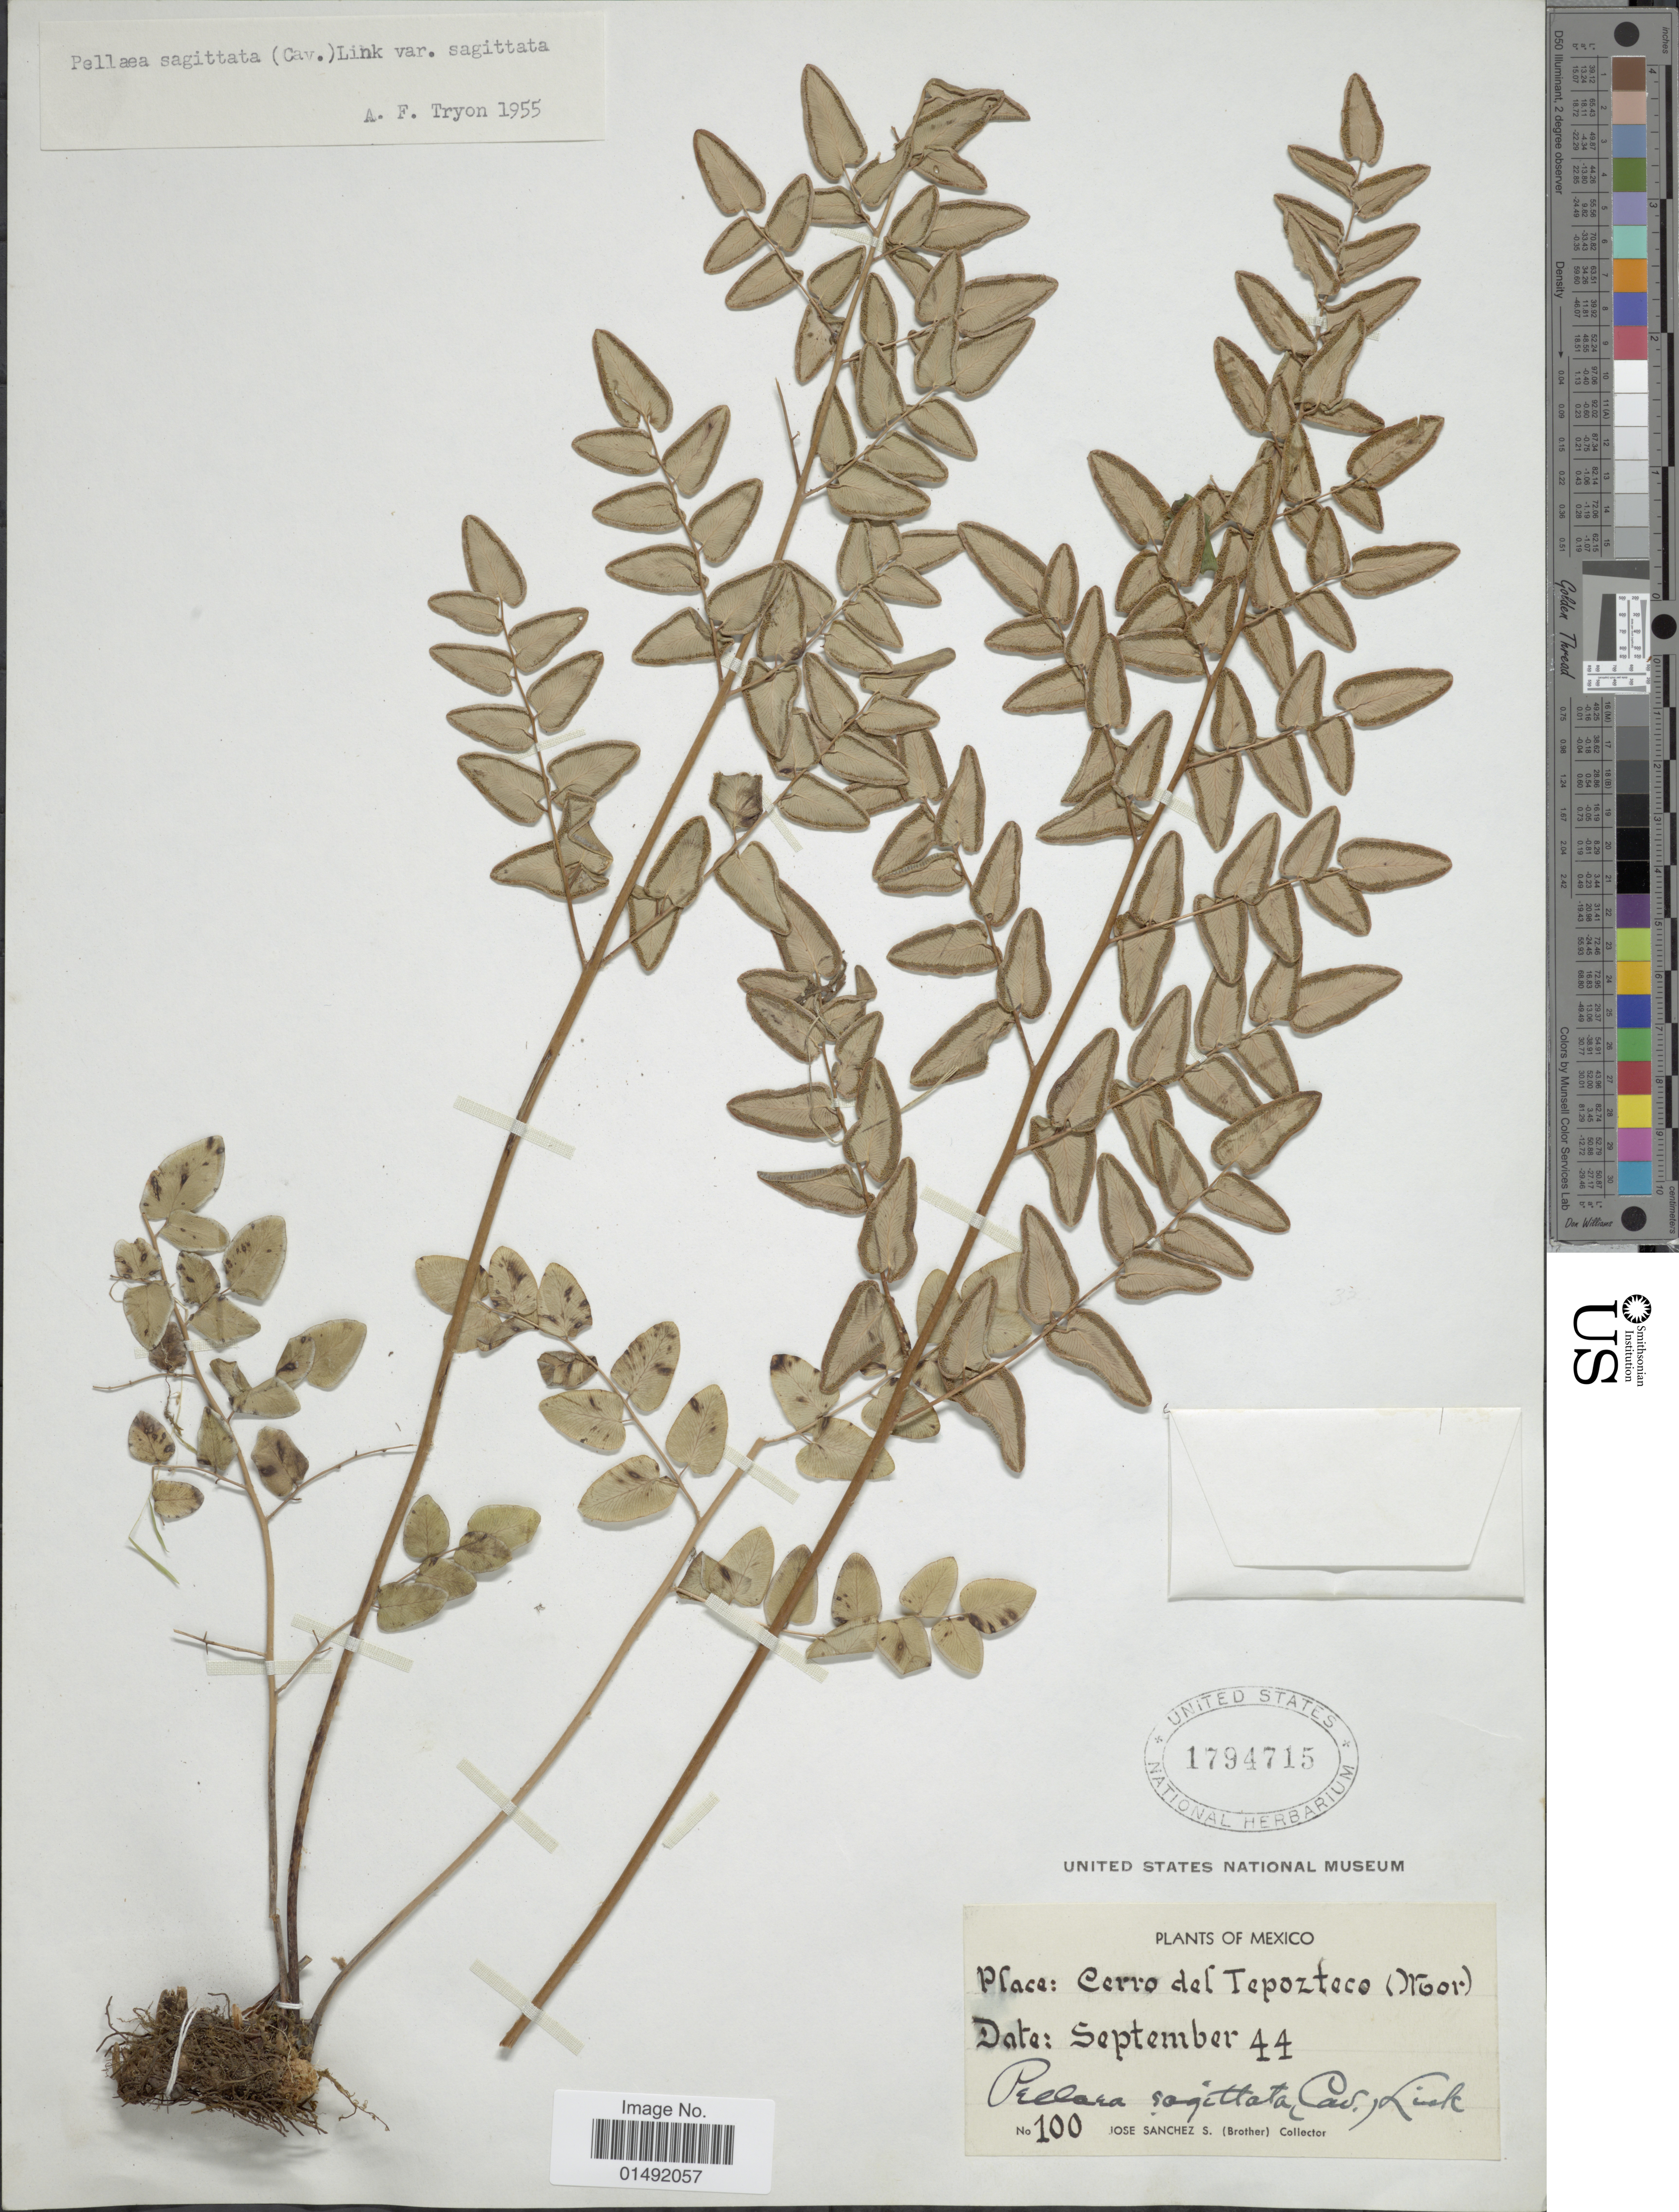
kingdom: Plantae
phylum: Tracheophyta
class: Polypodiopsida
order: Polypodiales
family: Pteridaceae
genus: Pellaea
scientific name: Pellaea sagittata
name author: (Cav.) Link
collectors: J. Sanchez S.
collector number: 100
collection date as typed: Transcribed d/m/y: /9/44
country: Mexico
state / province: Morelos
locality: Cerro del Tepozteco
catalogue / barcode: US 1794715